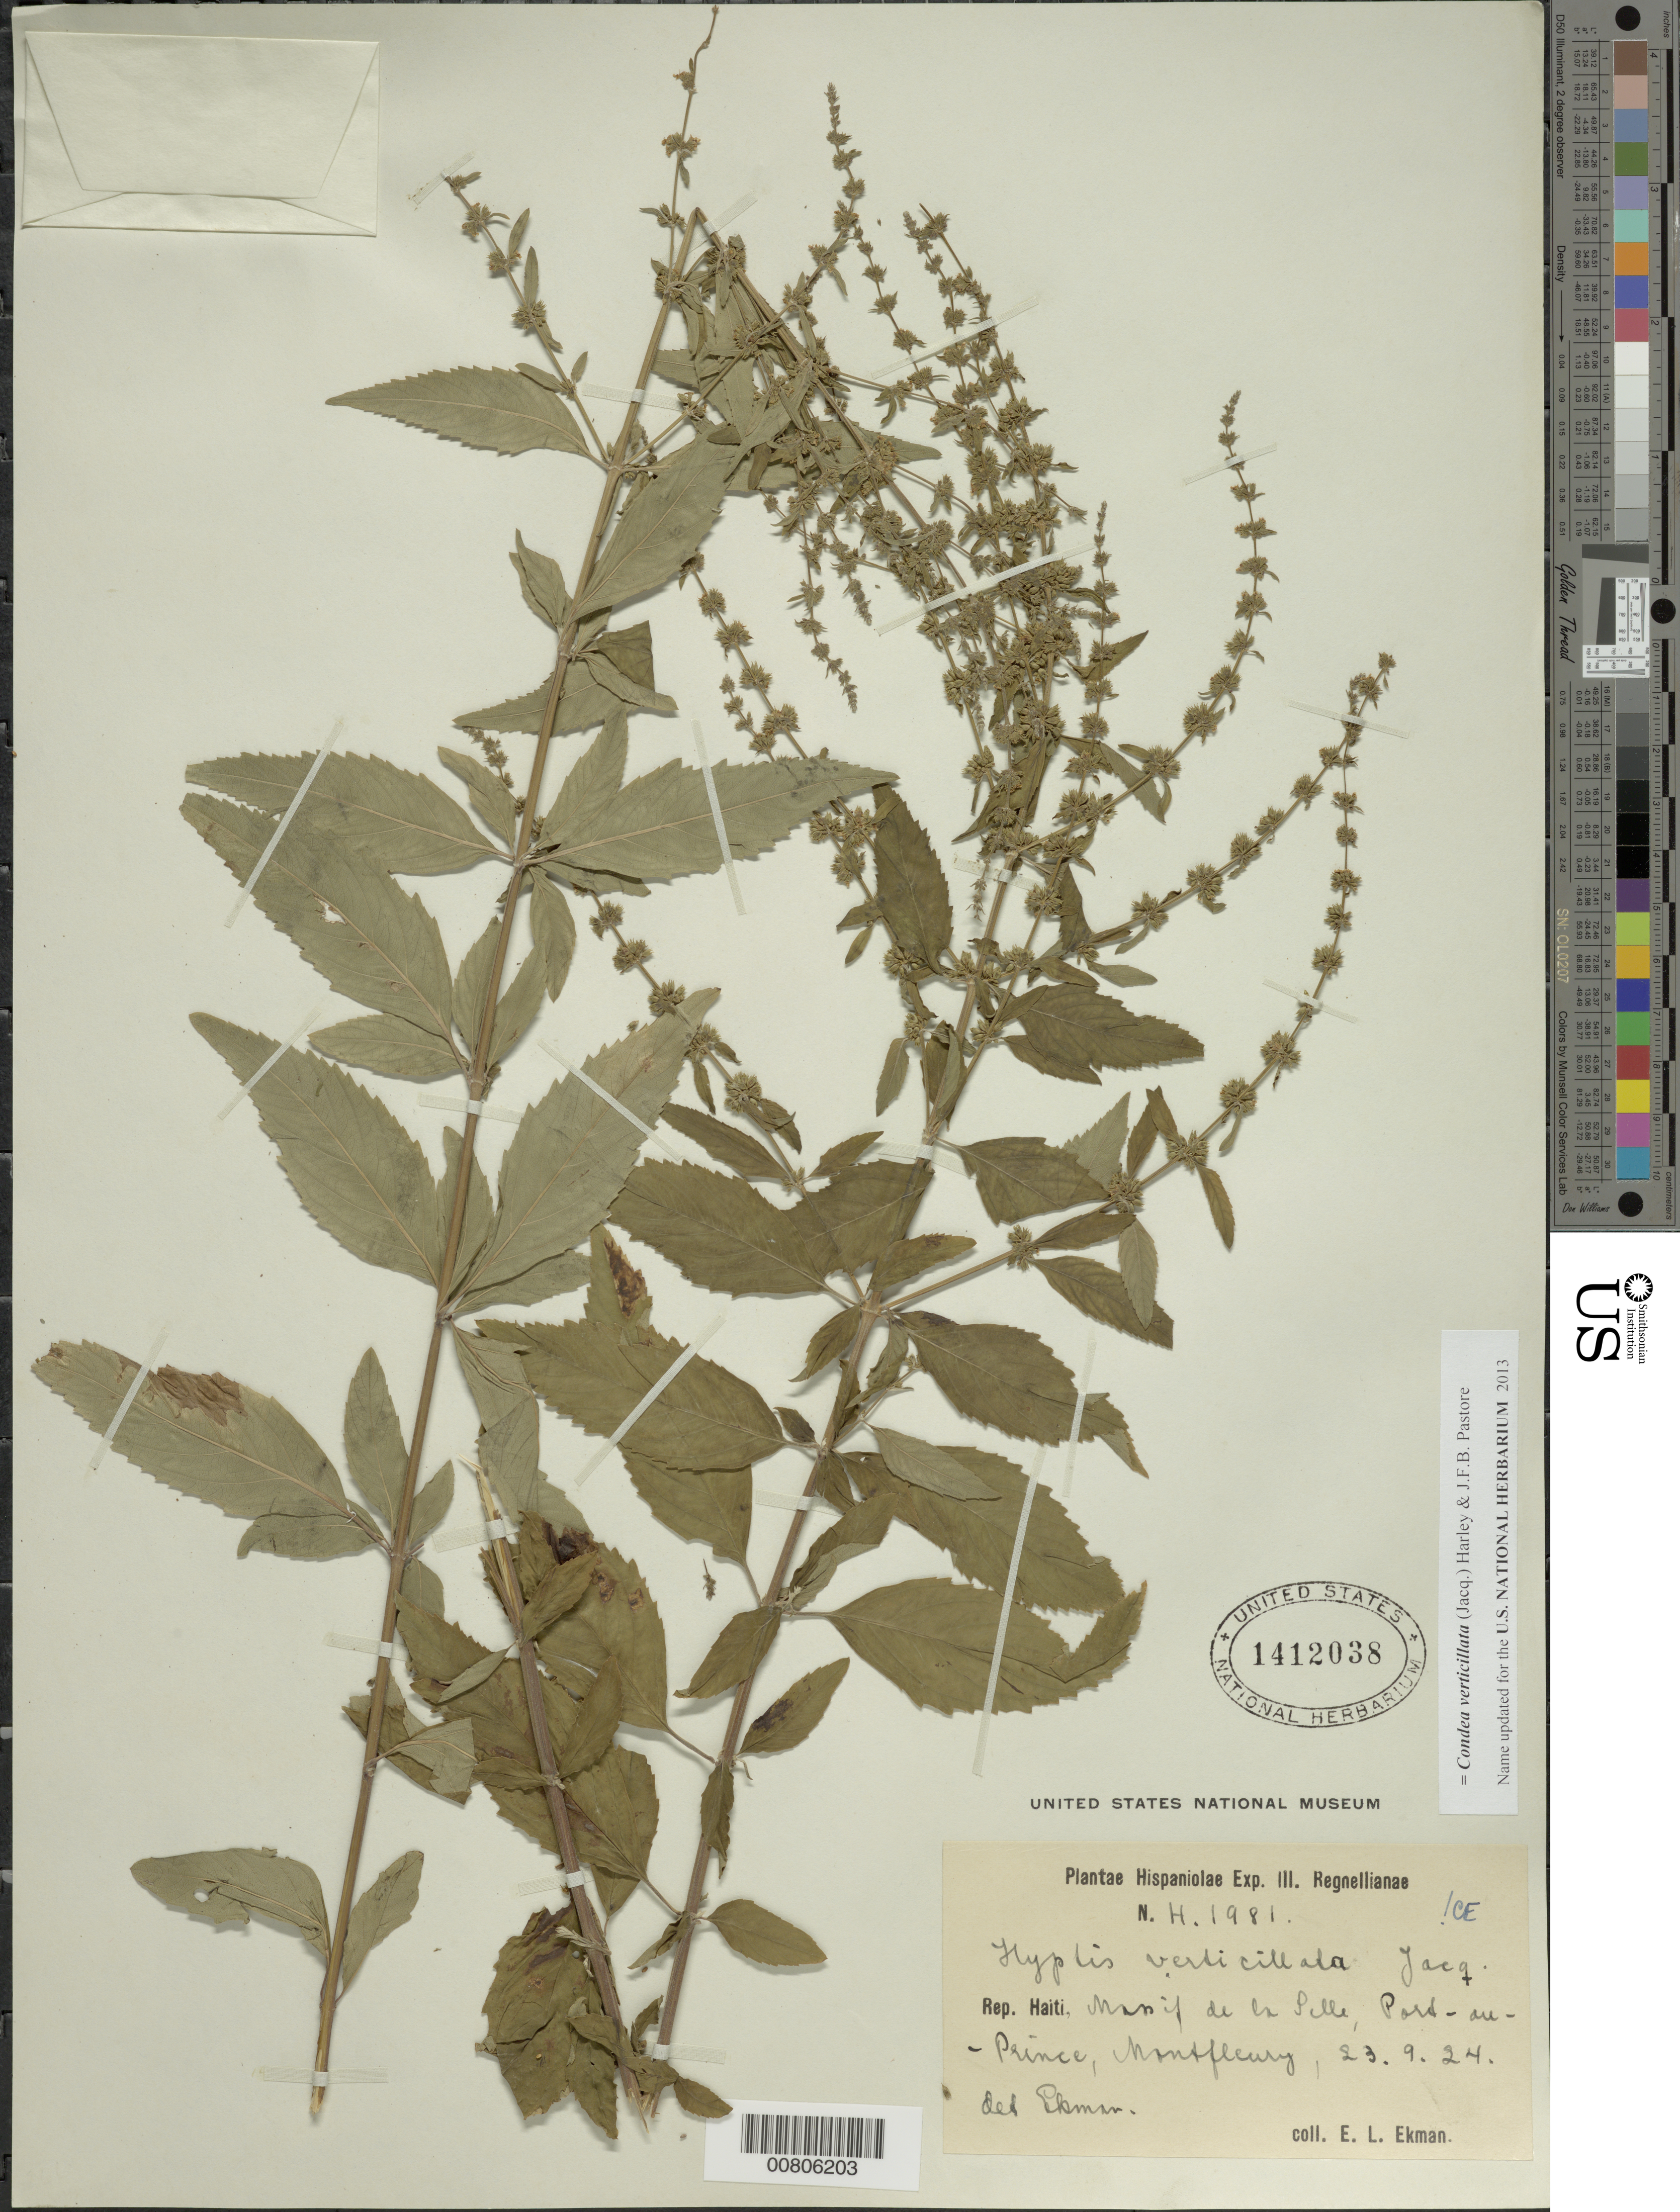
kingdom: Plantae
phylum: Tracheophyta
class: Magnoliopsida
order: Lamiales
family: Lamiaceae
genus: Condea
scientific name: Condea verticillata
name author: (Jacq.) Harley & J.F.B. Pastore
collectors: E. L. Ekman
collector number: H 1981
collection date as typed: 23 Sep 1924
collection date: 1924-09-23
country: Haiti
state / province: Ouest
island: Hispaniola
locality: Massif de la Selle, Port-au-Prince, Montfleury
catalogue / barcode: US 1412038